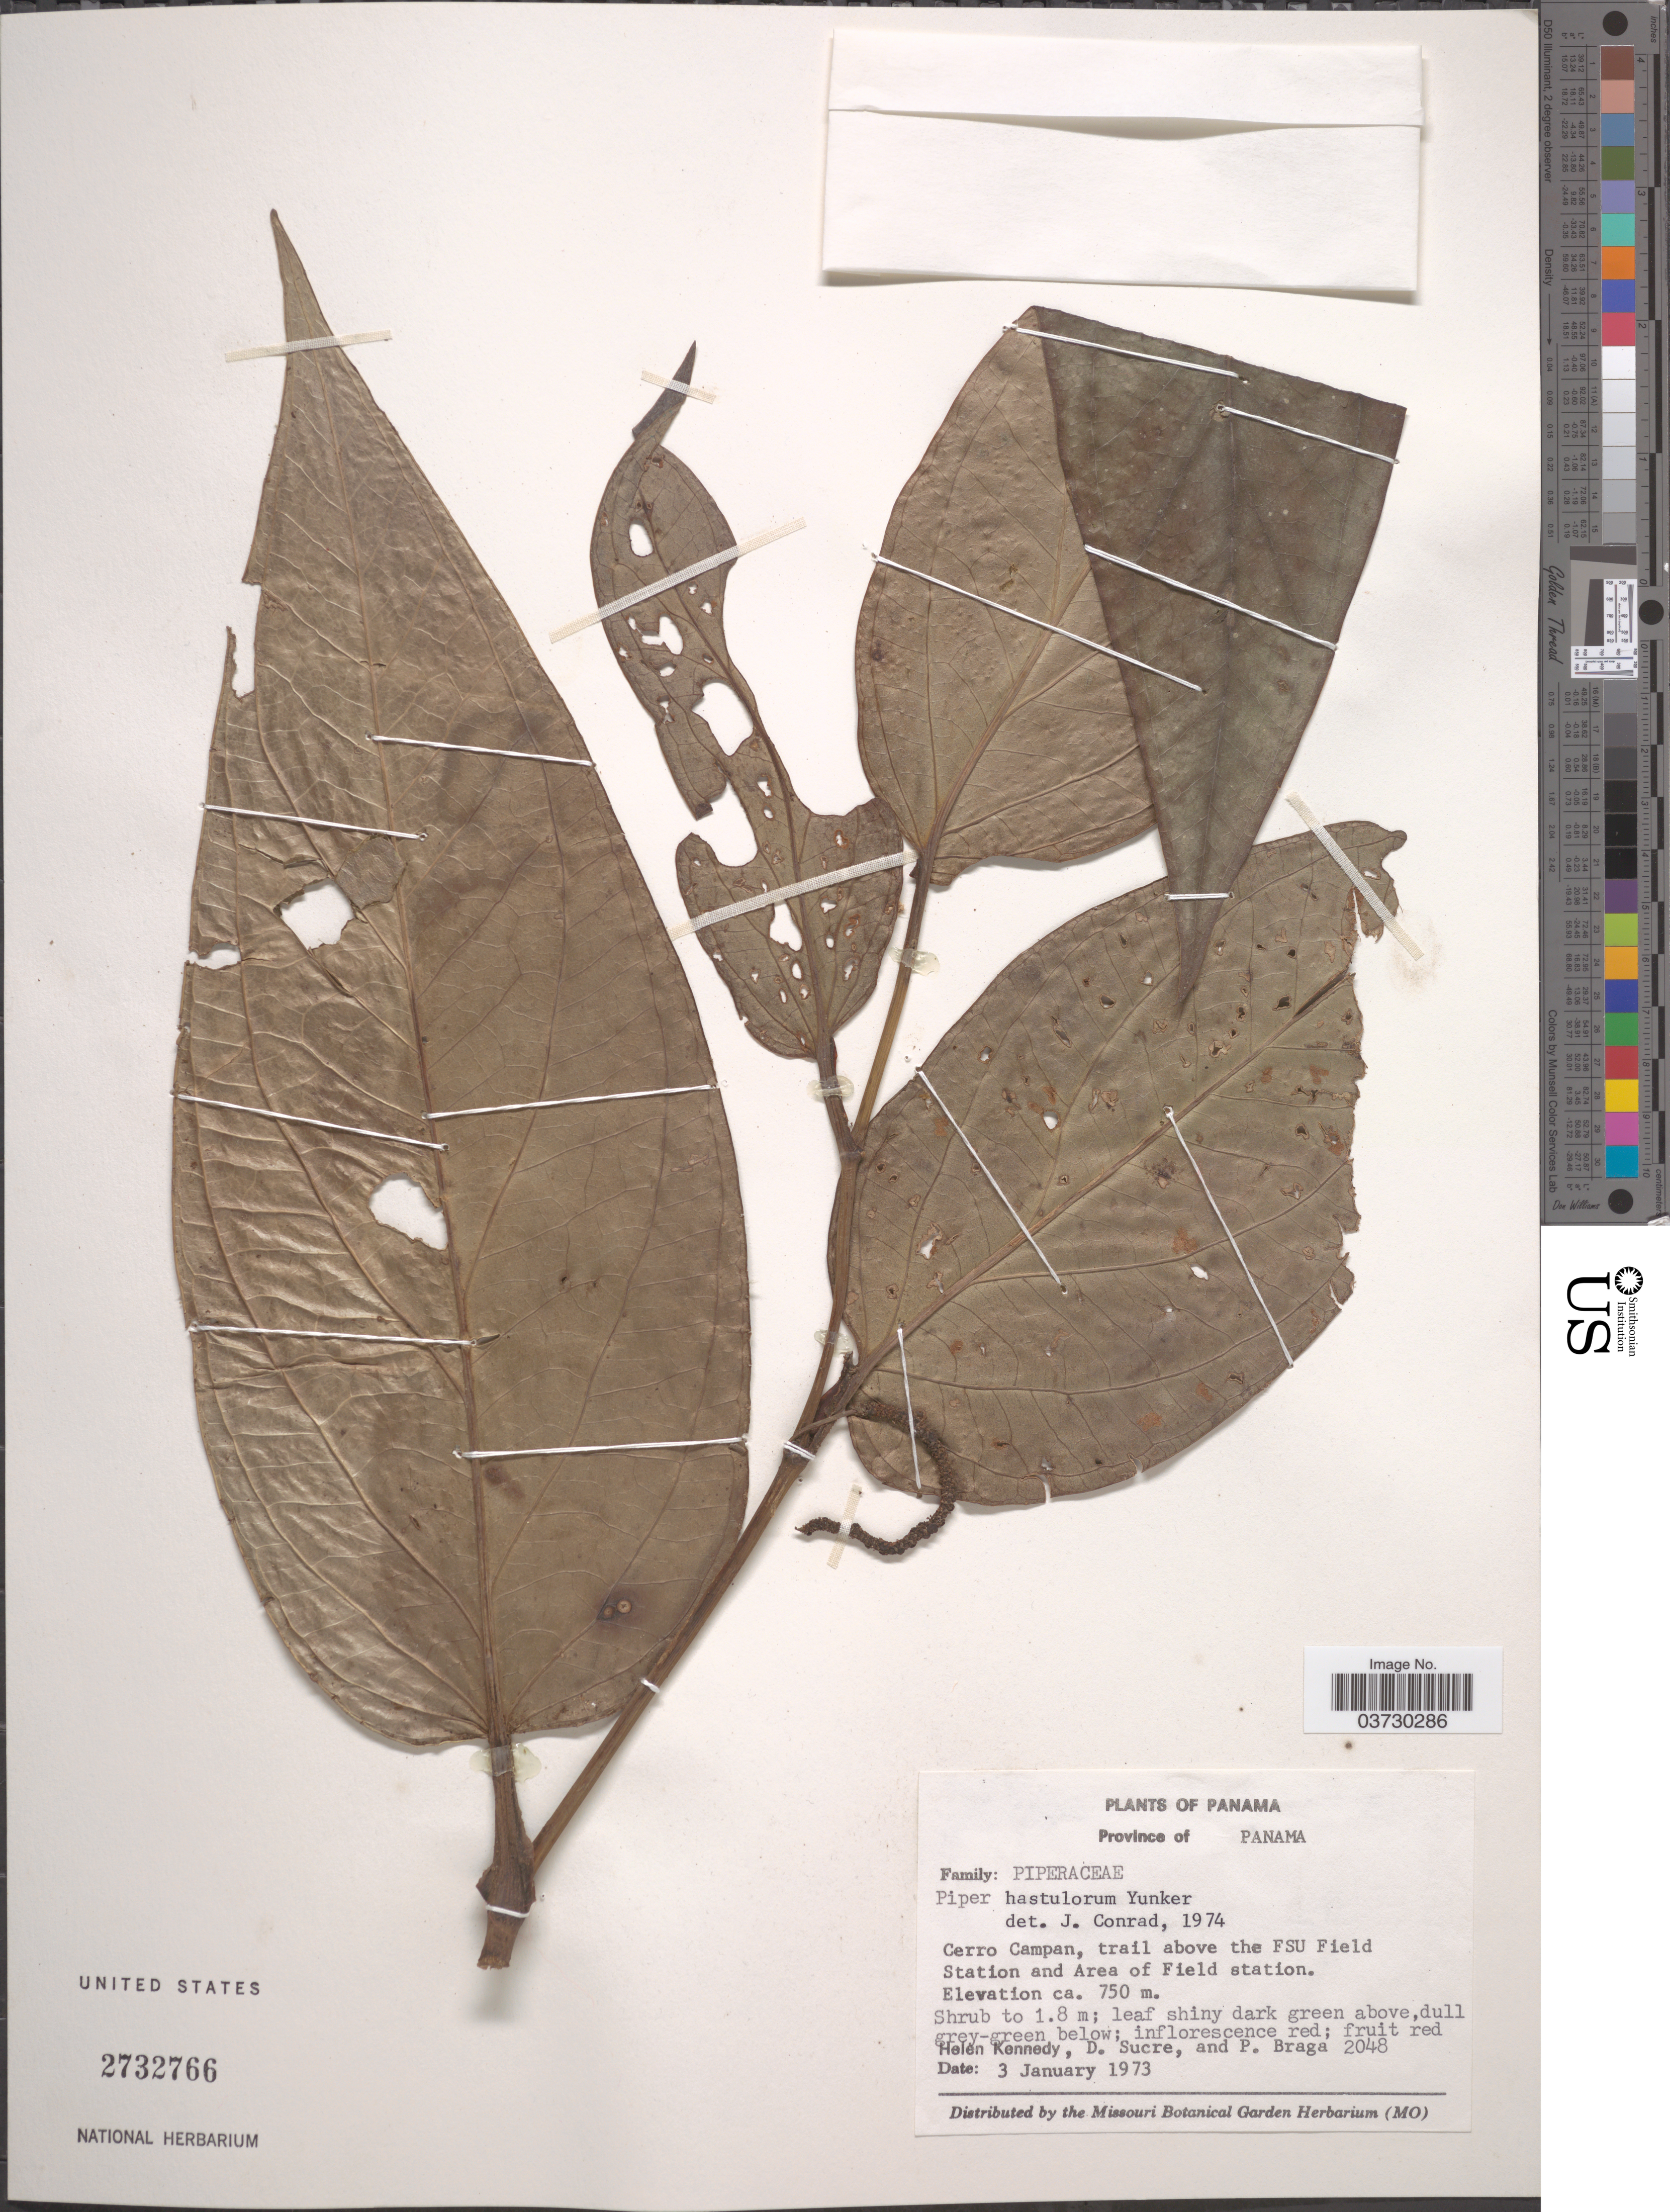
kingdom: Plantae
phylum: Tracheophyta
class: Magnoliopsida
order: Piperales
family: Piperaceae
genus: Piper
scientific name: Piper hastularum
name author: Yunck.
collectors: H. Kennedy, D. Sucre & P. I. S. Braga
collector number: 2048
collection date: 1973-01-03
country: Panama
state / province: Panamá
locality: Cerro Campan, trail above the FSU Field Station and Area of Field station.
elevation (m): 750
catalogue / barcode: US 2732766